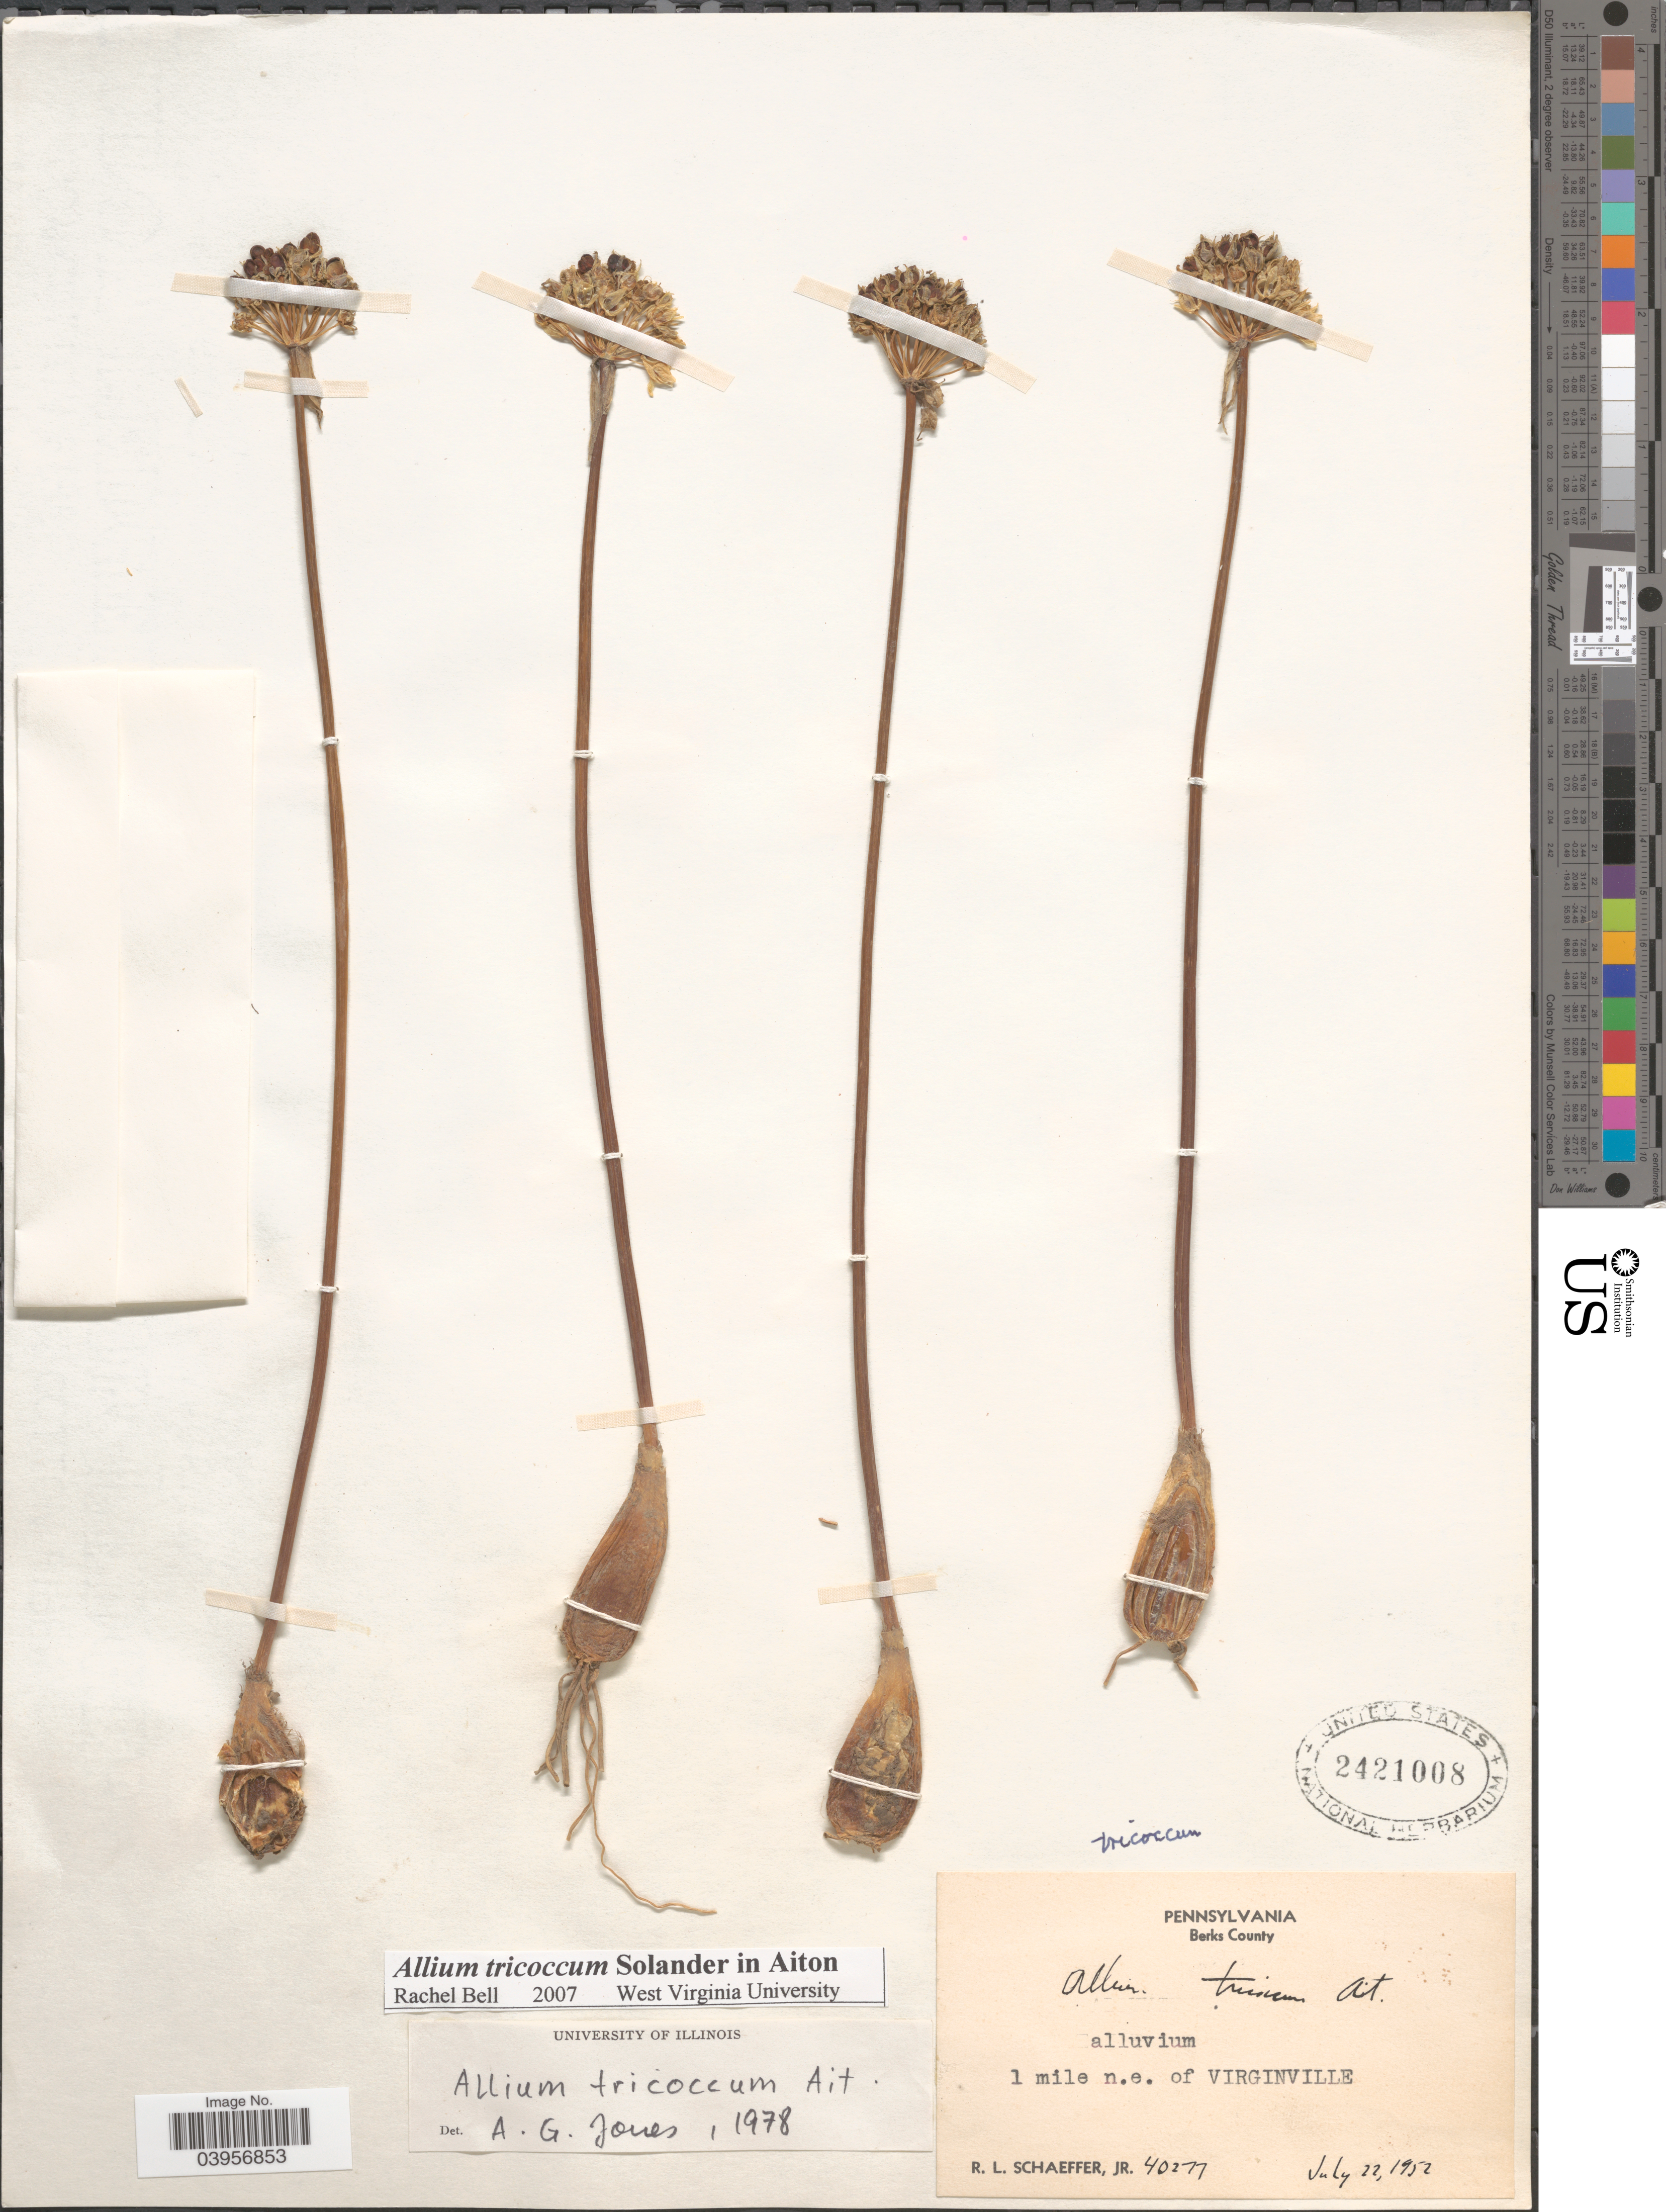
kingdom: Plantae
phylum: Tracheophyta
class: Liliopsida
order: Asparagales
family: Amaryllidaceae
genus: Allium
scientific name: Allium tricoccum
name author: Aiton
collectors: R. L. Schaeffer Jr.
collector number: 40277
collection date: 1952-07-22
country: United States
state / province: Pennsylvania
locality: Berks County. 1 mile n.e. of Virginville.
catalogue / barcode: US 2421008